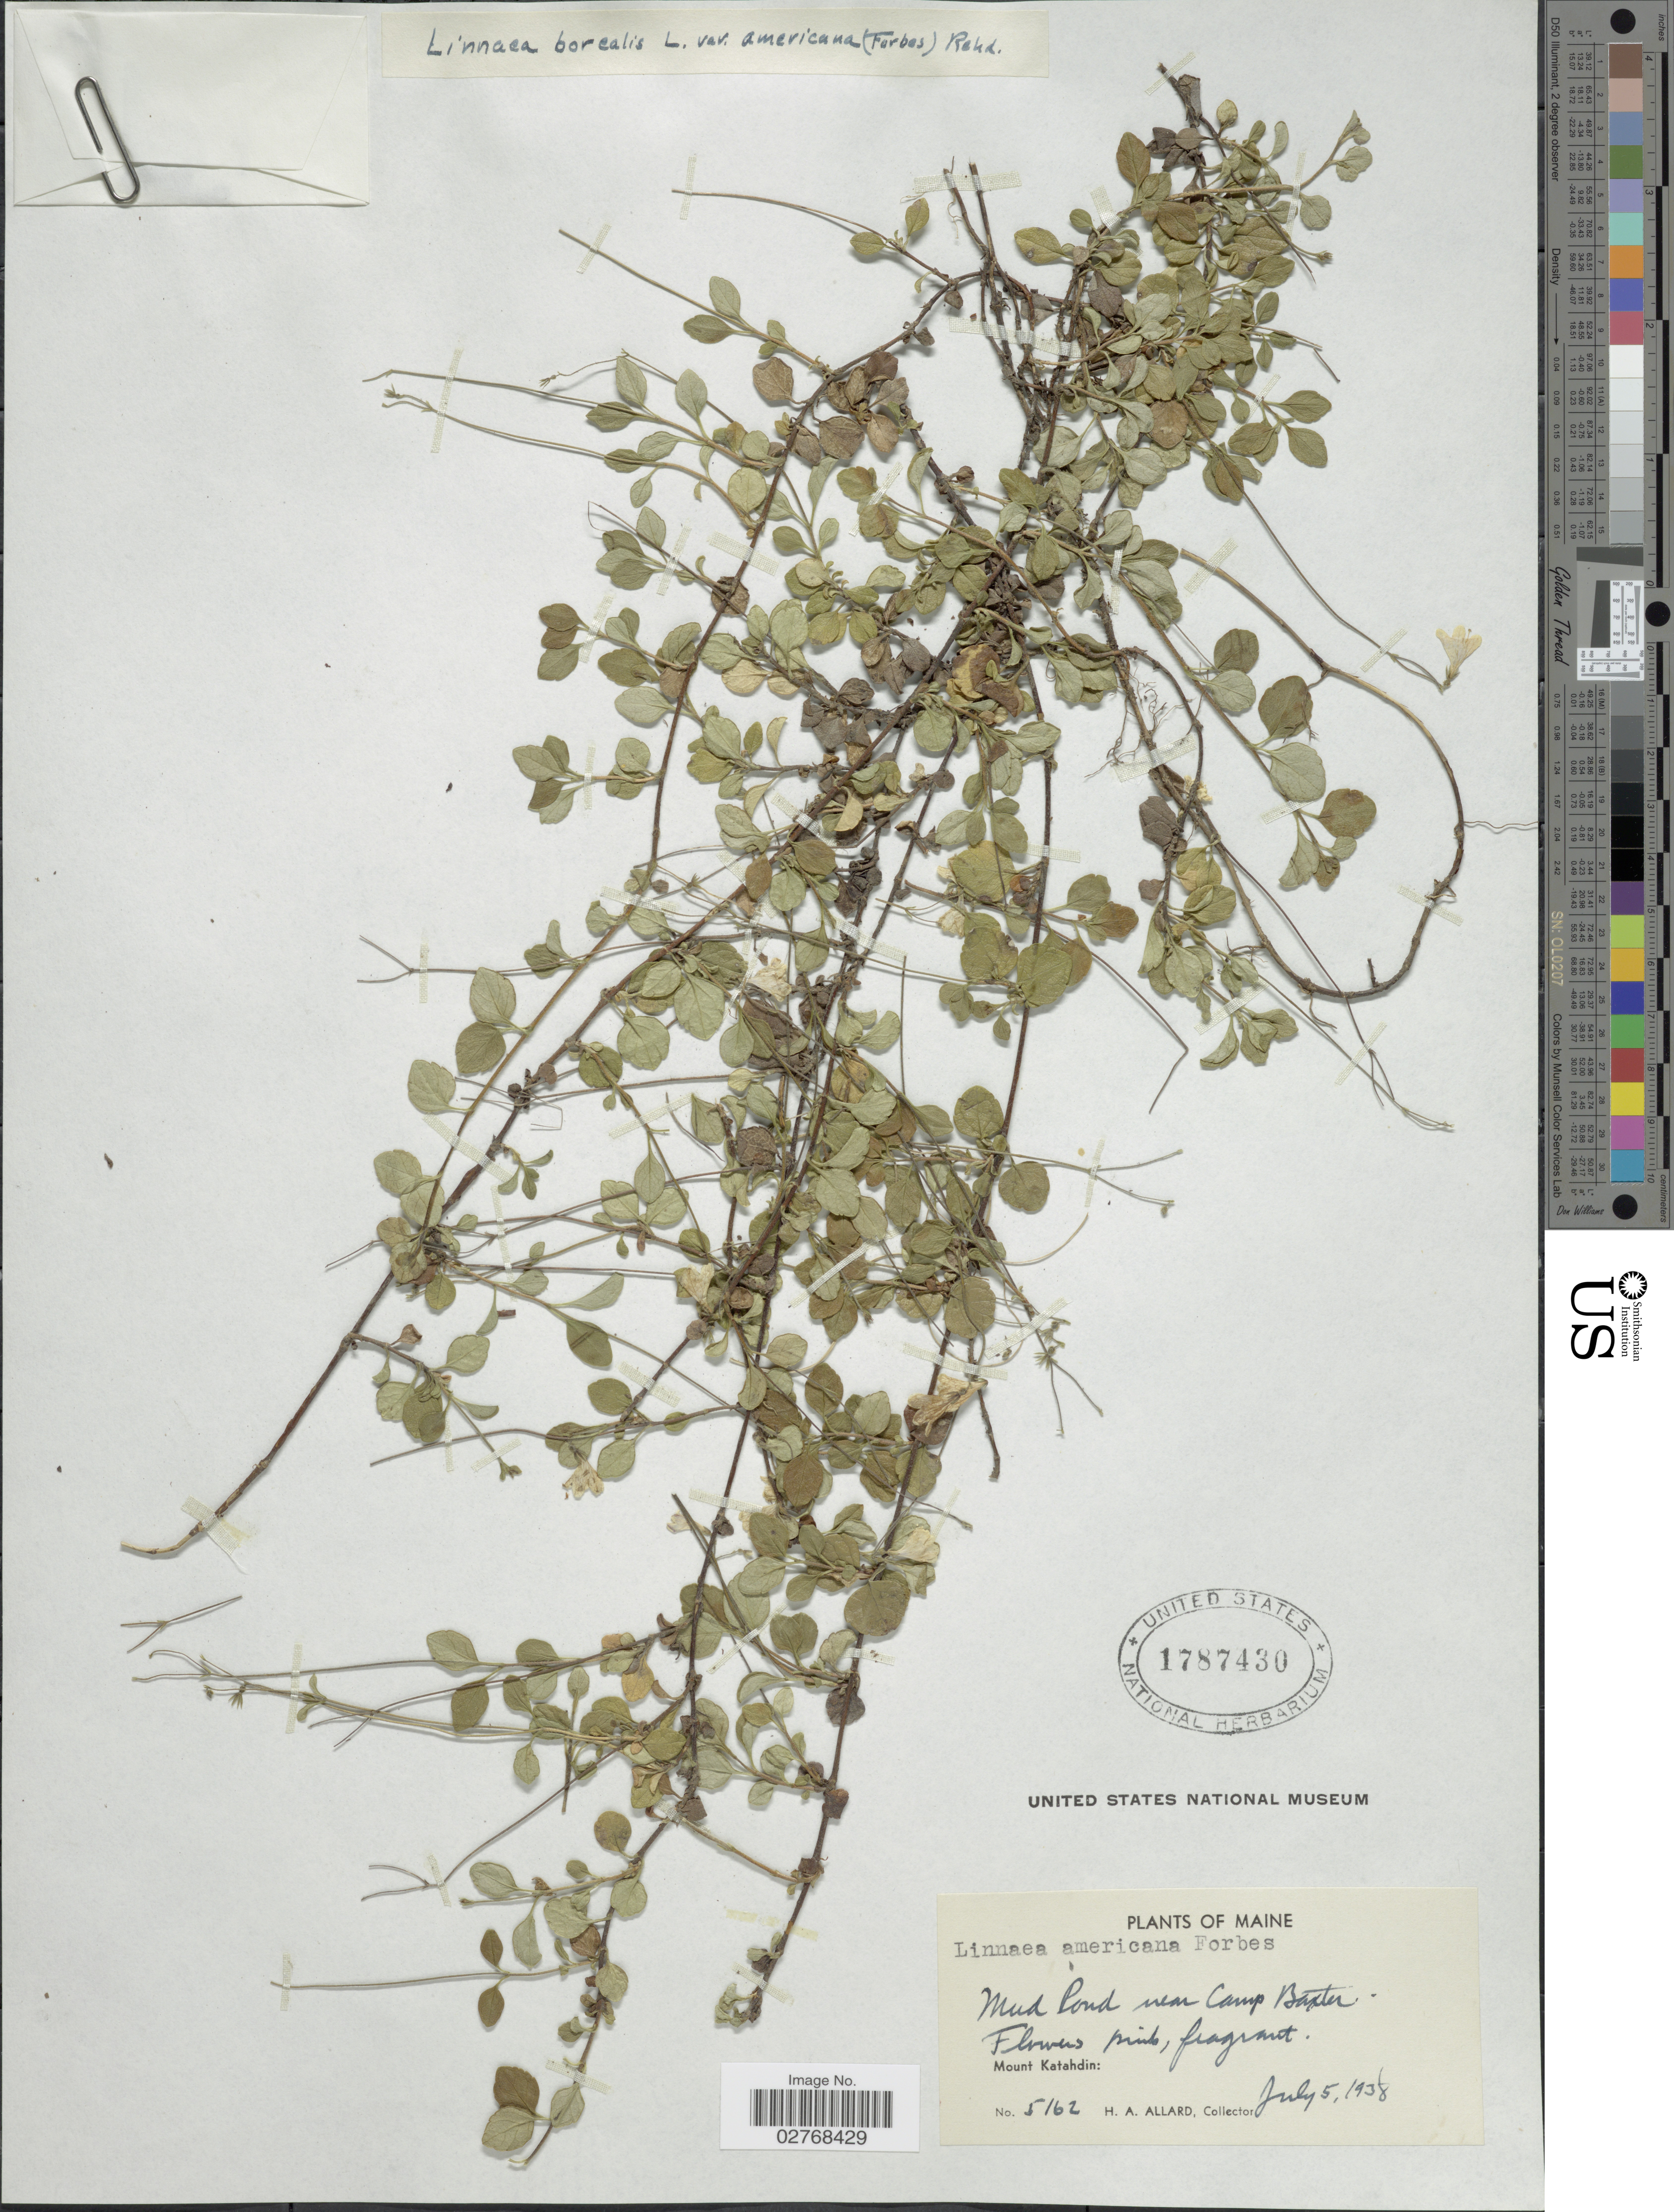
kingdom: Plantae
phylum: Tracheophyta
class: Magnoliopsida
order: Dipsacales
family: Caprifoliaceae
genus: Linnaea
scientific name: Linnaea borealis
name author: L.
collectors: H. A. Allard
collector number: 5162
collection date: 1938-07-05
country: United States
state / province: Maine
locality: Mud Pond near Camp Baxter. Mount Katahdin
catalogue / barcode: US 1787430